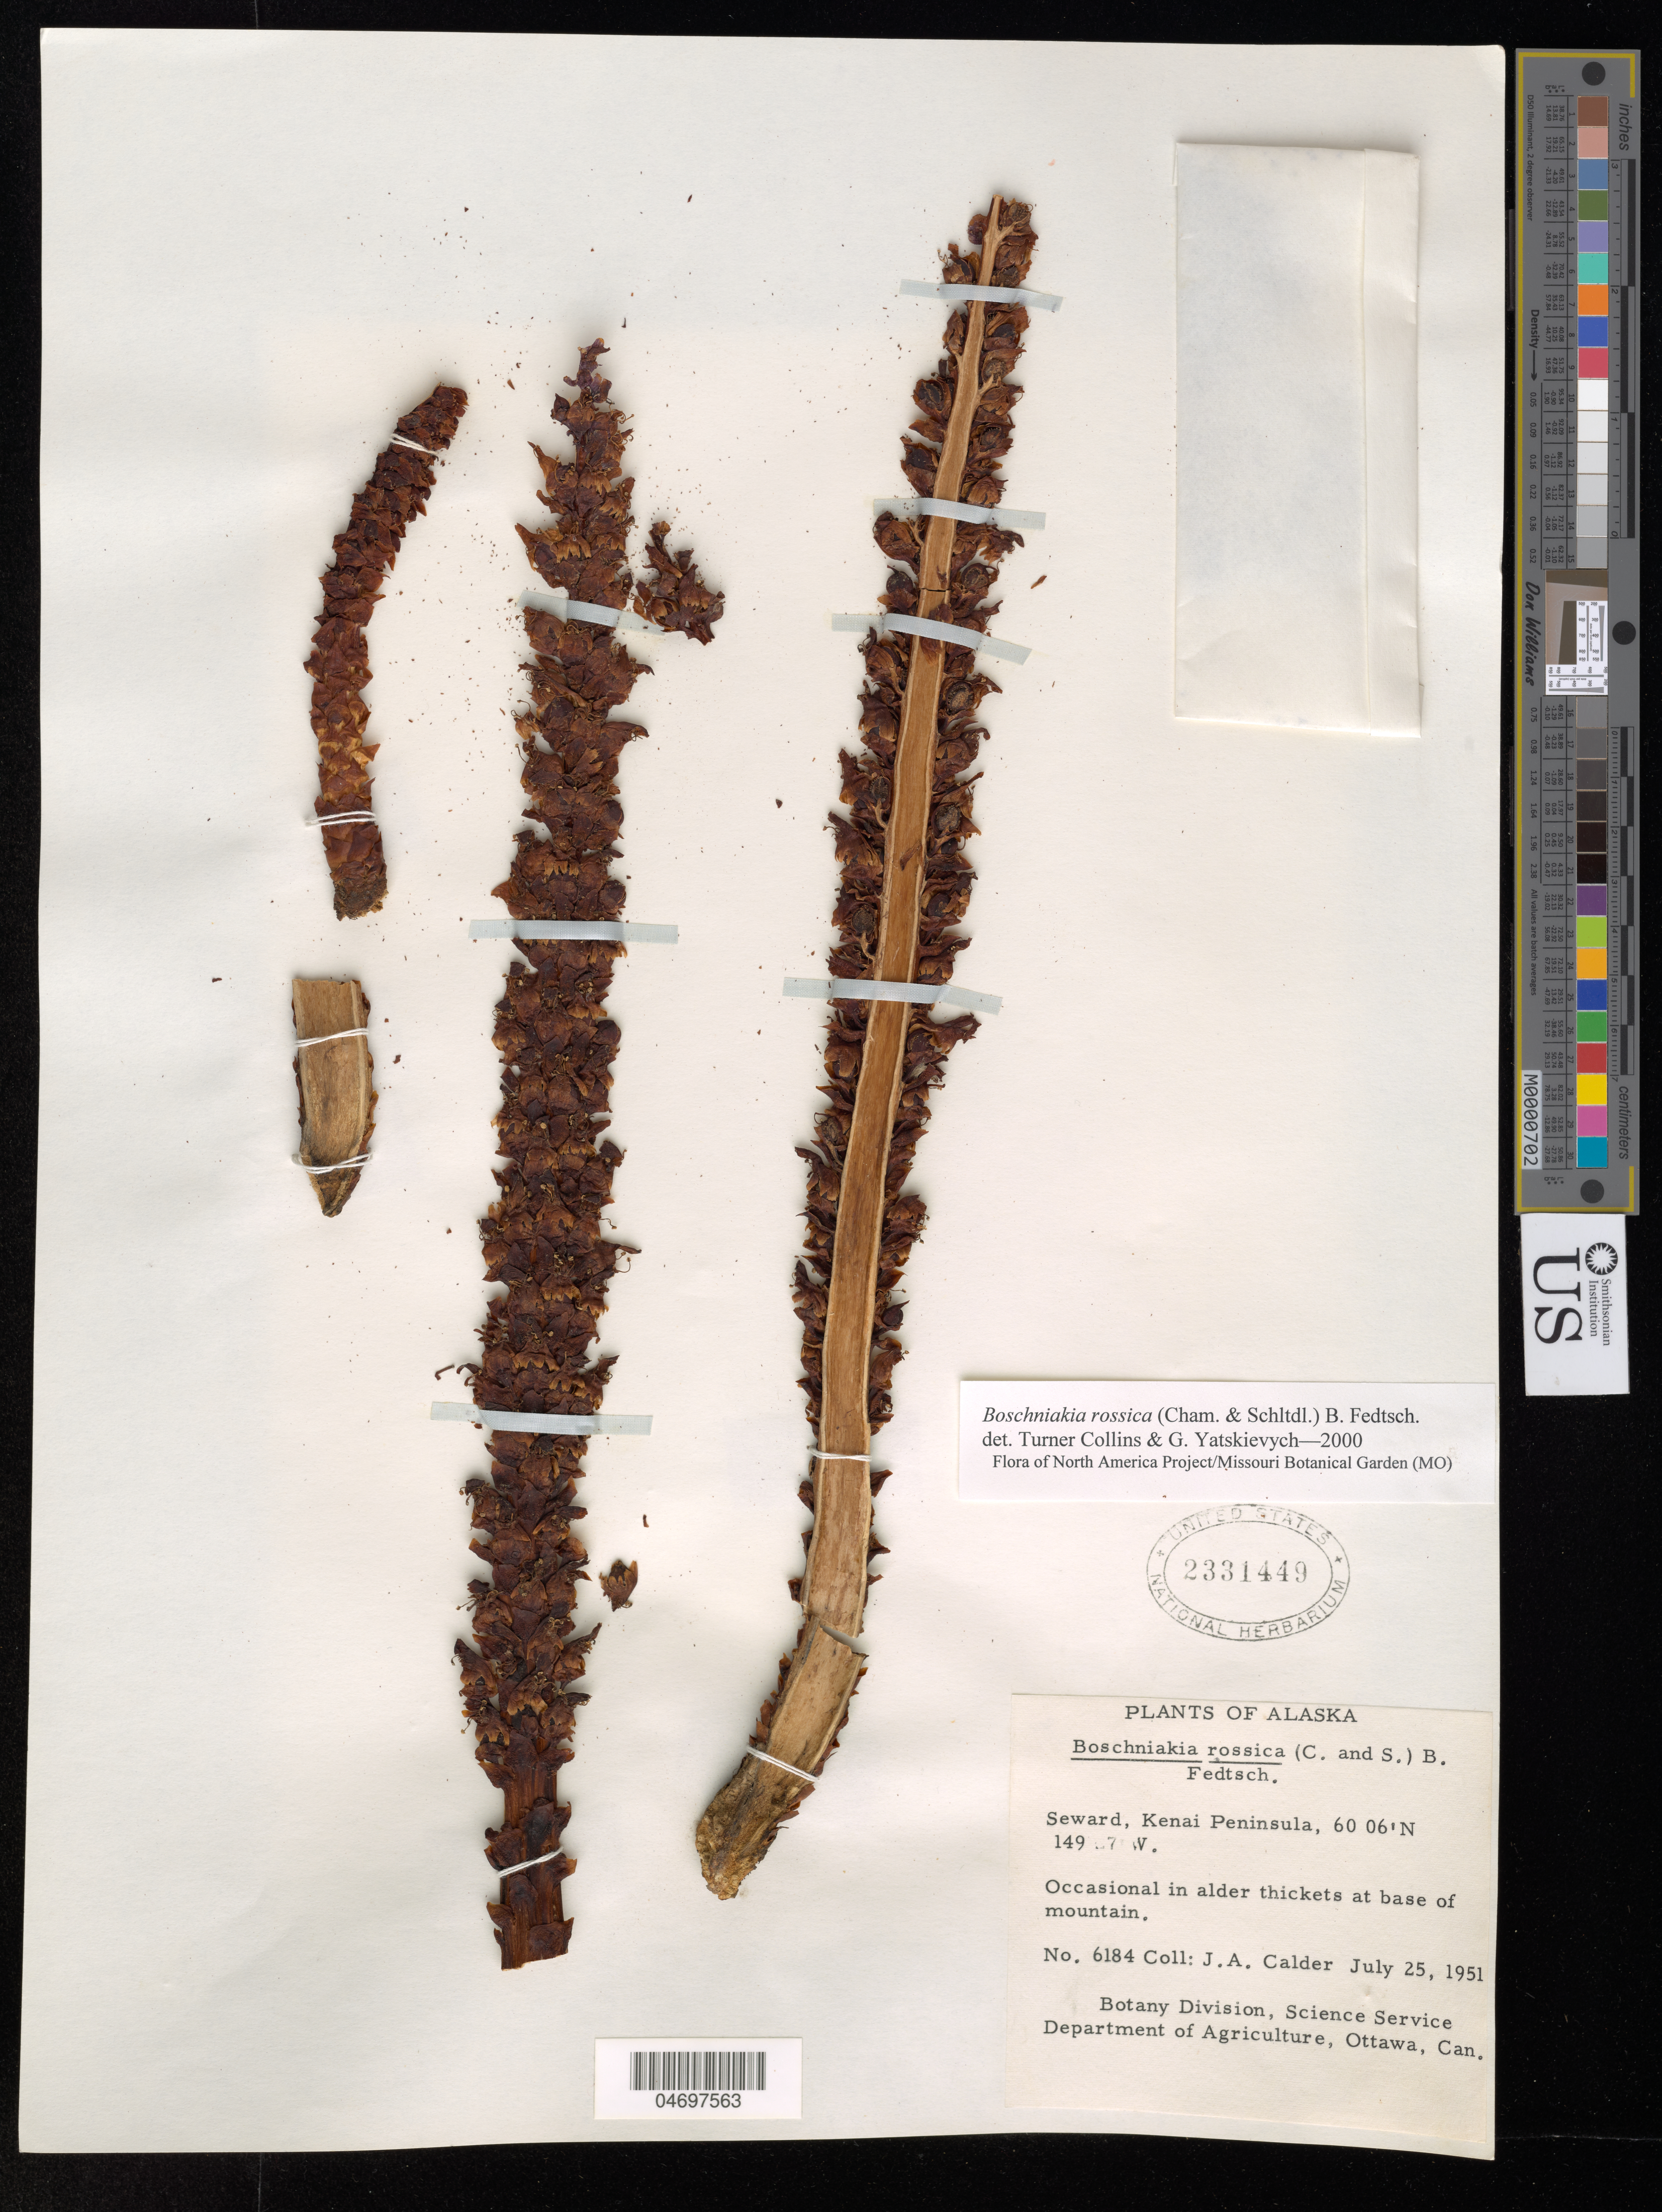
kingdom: Plantae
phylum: Tracheophyta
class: Magnoliopsida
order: Lamiales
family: Orobanchaceae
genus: Boschniakia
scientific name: Boschniakia rossica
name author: (Cham. & Schltdl.) B. Fedtsch.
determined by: Collins, L. T.; Yatskievych, G. A.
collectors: J. A. Calder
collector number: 6184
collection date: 1951-07-25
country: United States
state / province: Alaska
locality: Seward, Kenai Peninsula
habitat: In alder thickets at base of mountain.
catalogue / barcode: US 2331449